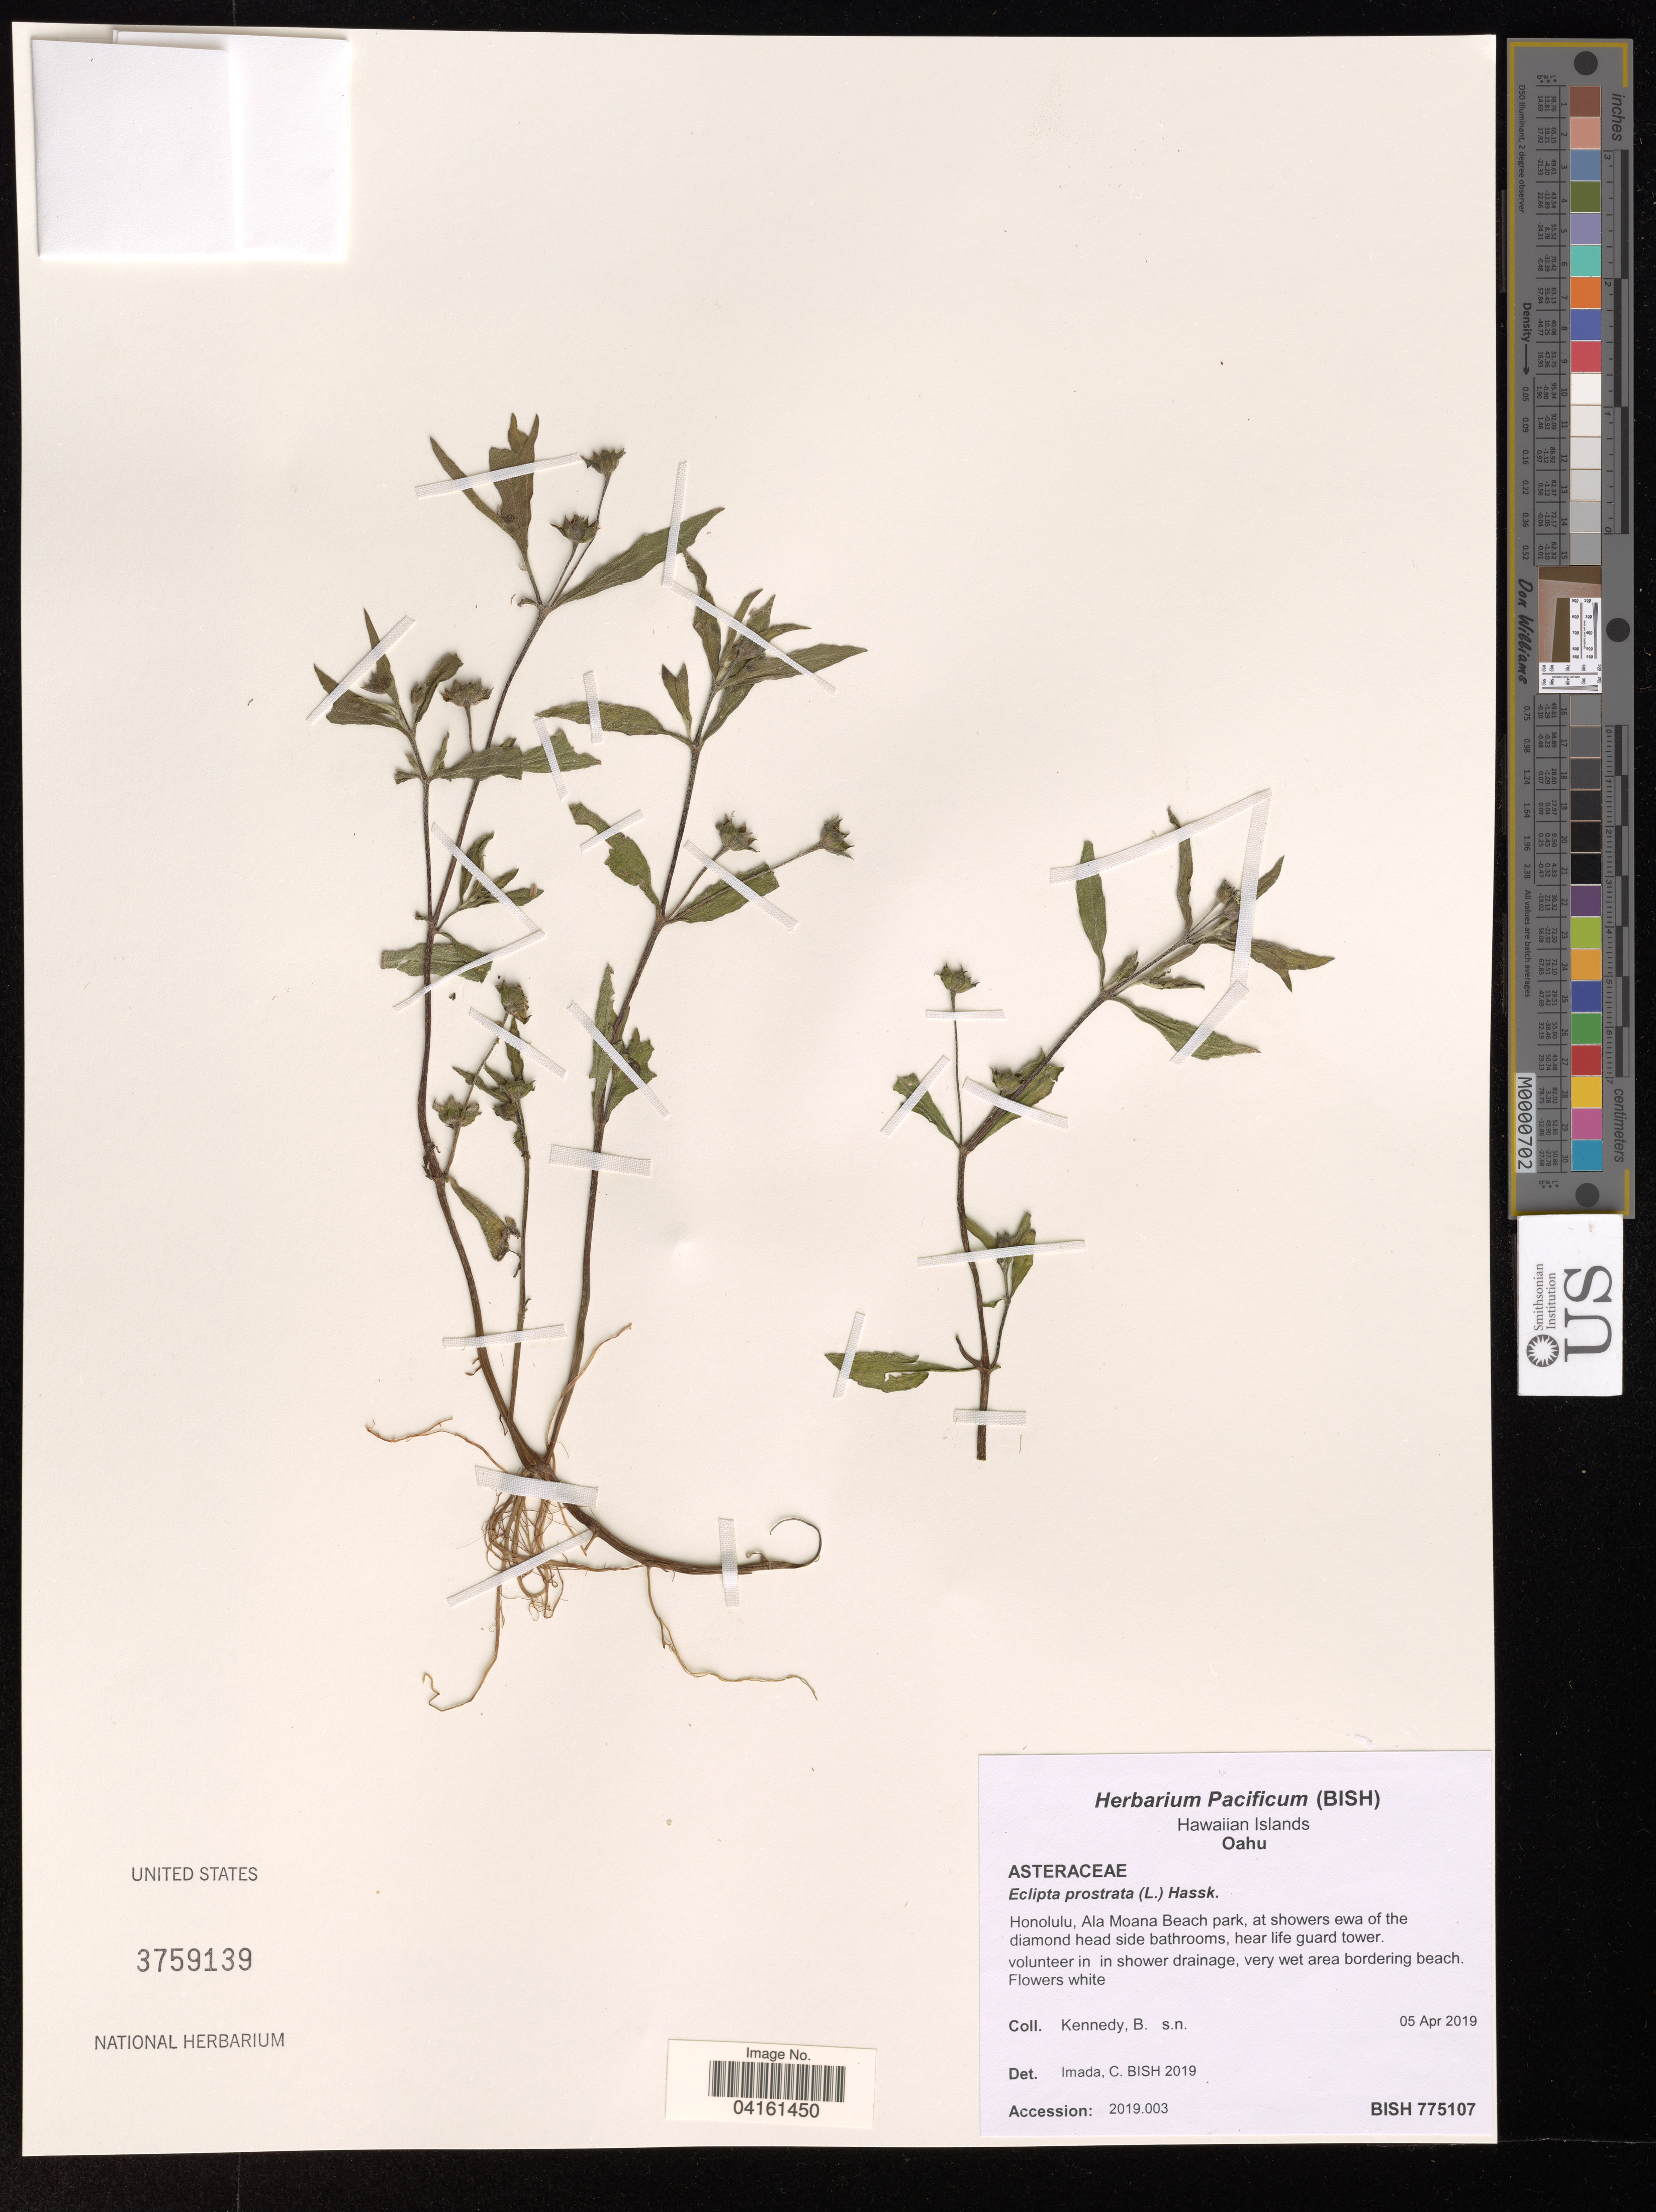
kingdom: Plantae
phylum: Tracheophyta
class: Magnoliopsida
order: Asterales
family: Asteraceae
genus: Eclipta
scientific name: Eclipta prostrata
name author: (L.) L.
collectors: B. Kennedy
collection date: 2019-04-05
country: United States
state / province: Hawaii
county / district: Honolulu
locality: Hawaiian Islands. Oahu. Honolulu, Ala Moana Beach park.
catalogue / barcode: US 3759139